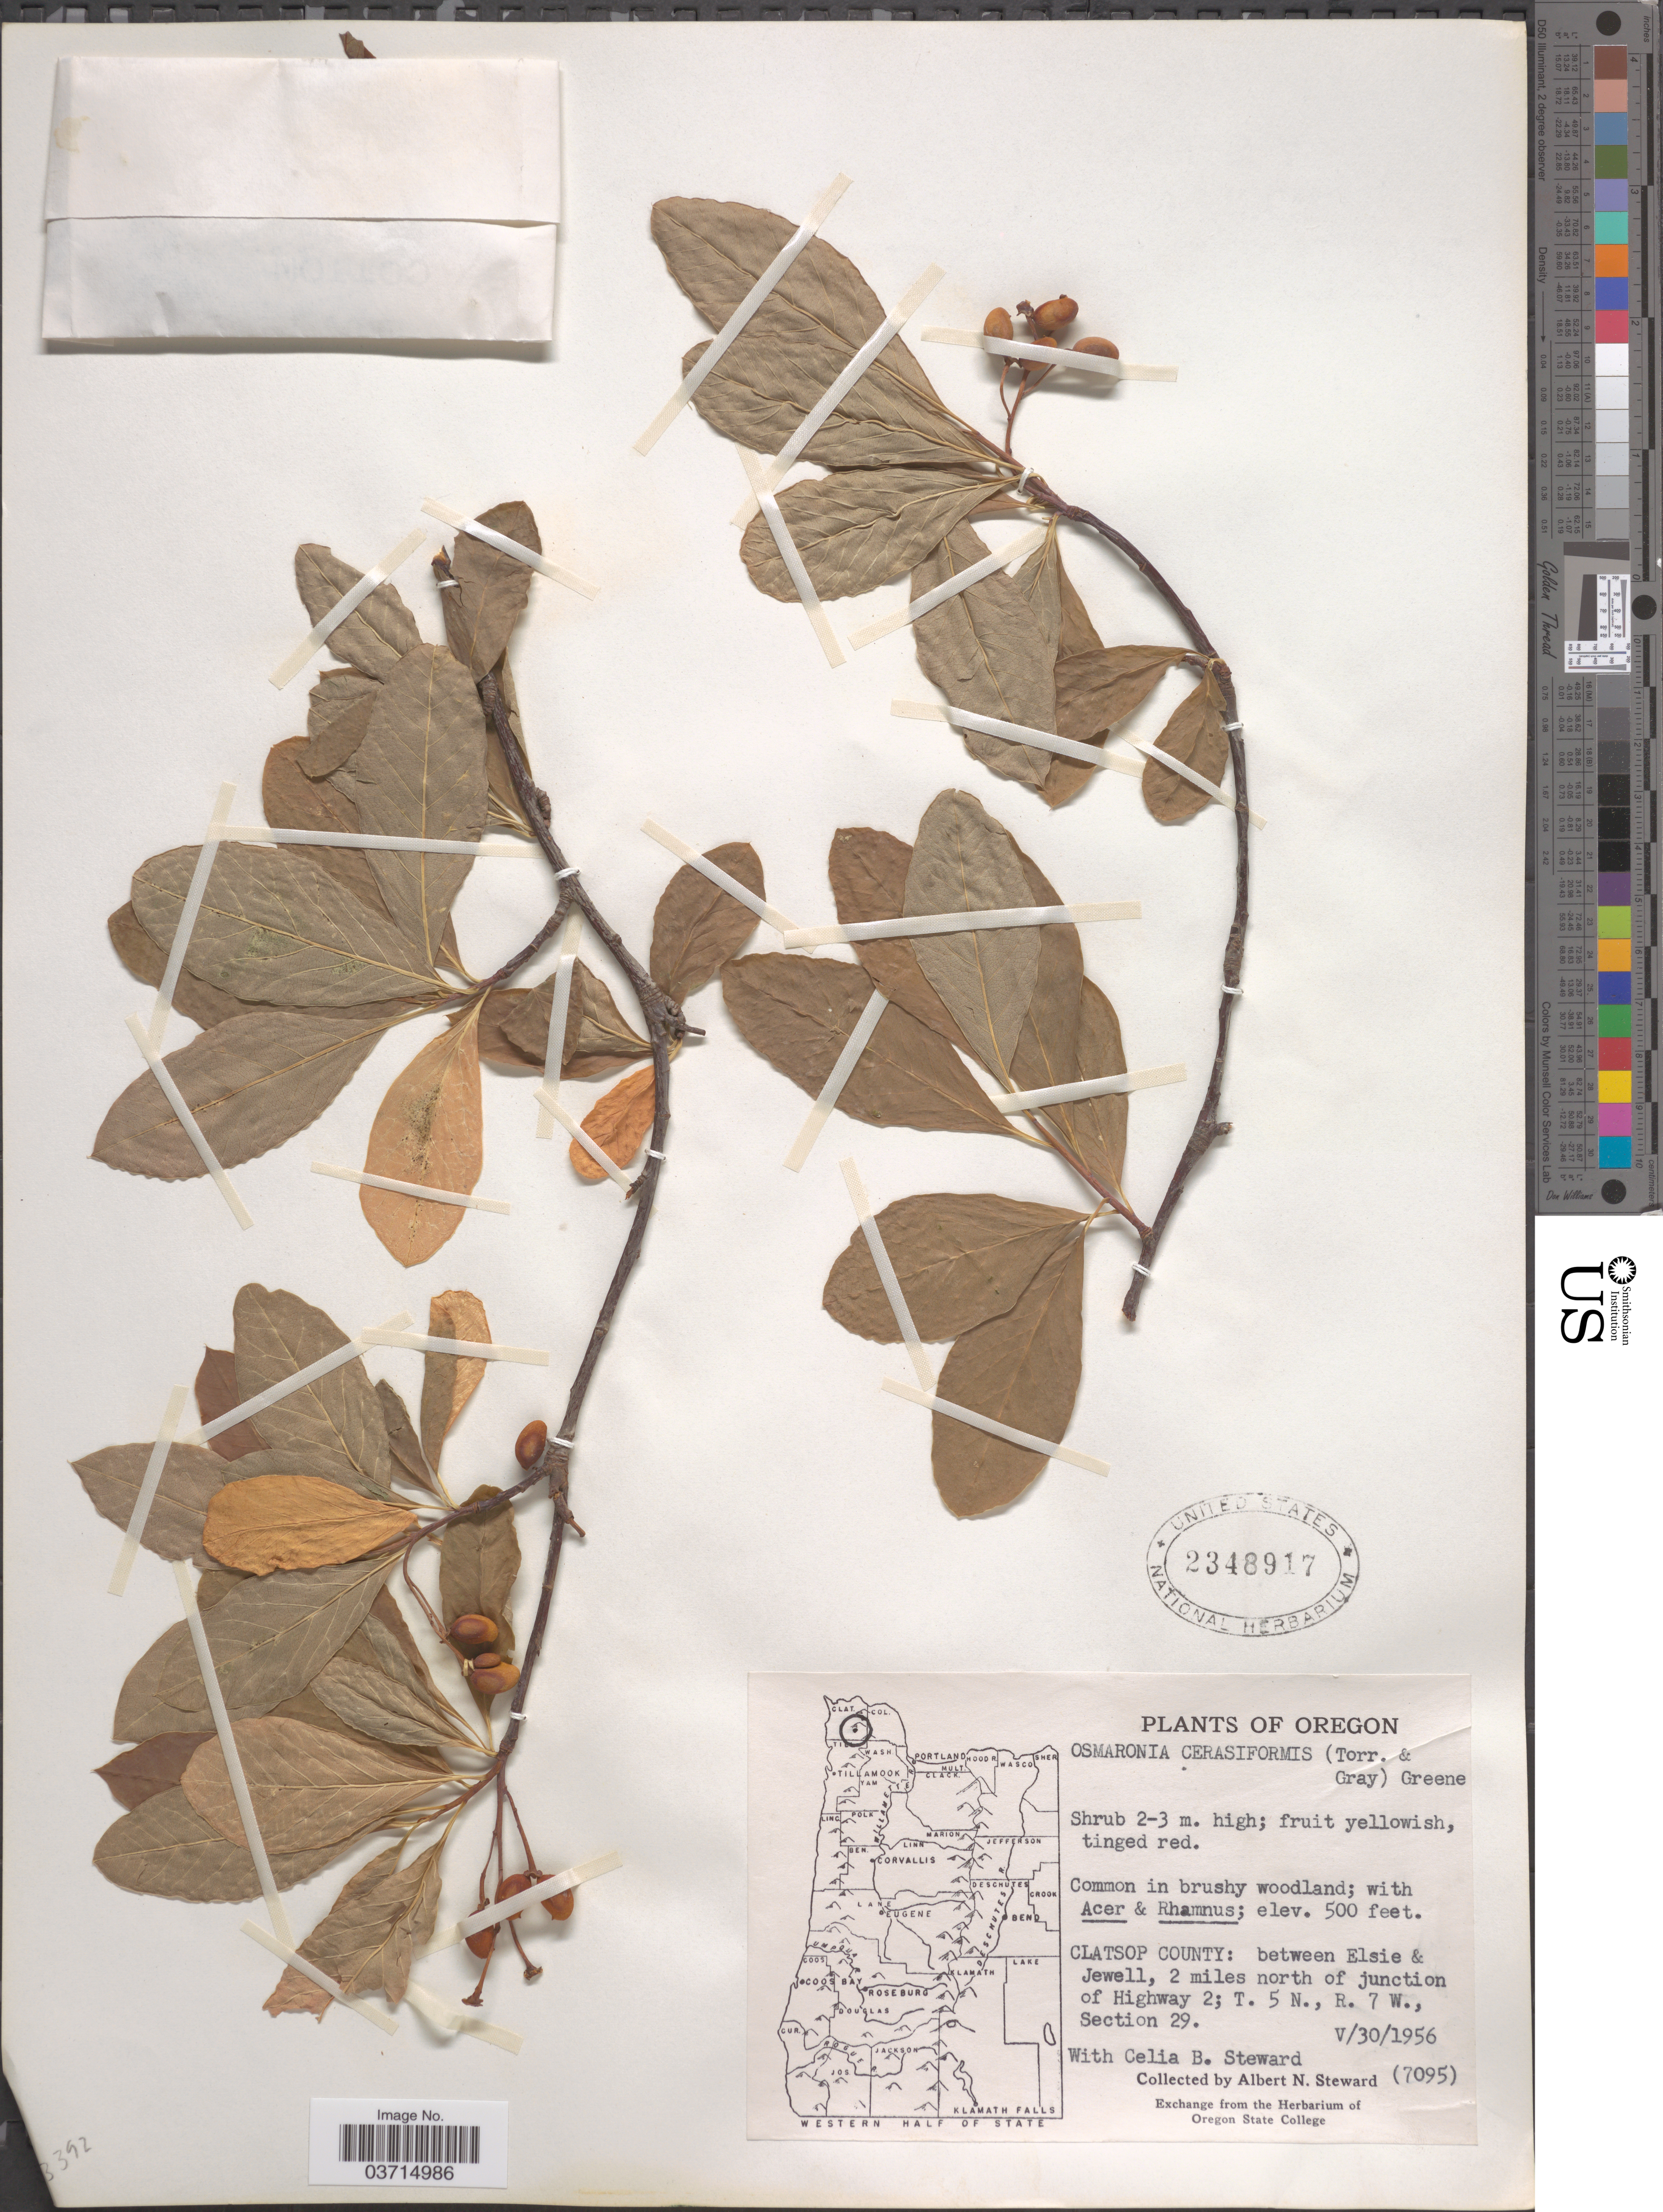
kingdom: Plantae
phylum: Tracheophyta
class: Magnoliopsida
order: Rosales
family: Rosaceae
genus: Oemleria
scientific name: Oemleria cerasiformis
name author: (Torr. & A. Gray ex Hook. & Arn.) J.W. Landon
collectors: A. N. Steward & C. Steward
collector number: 7095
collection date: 1956-05-30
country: United States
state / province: Oregon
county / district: Clatsop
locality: Clatsop County: between Elsie & Jewell, 2 miles north of junction of Highway 2; T. 5 N., R. 7 W., Section 29.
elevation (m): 152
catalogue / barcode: US 2348917